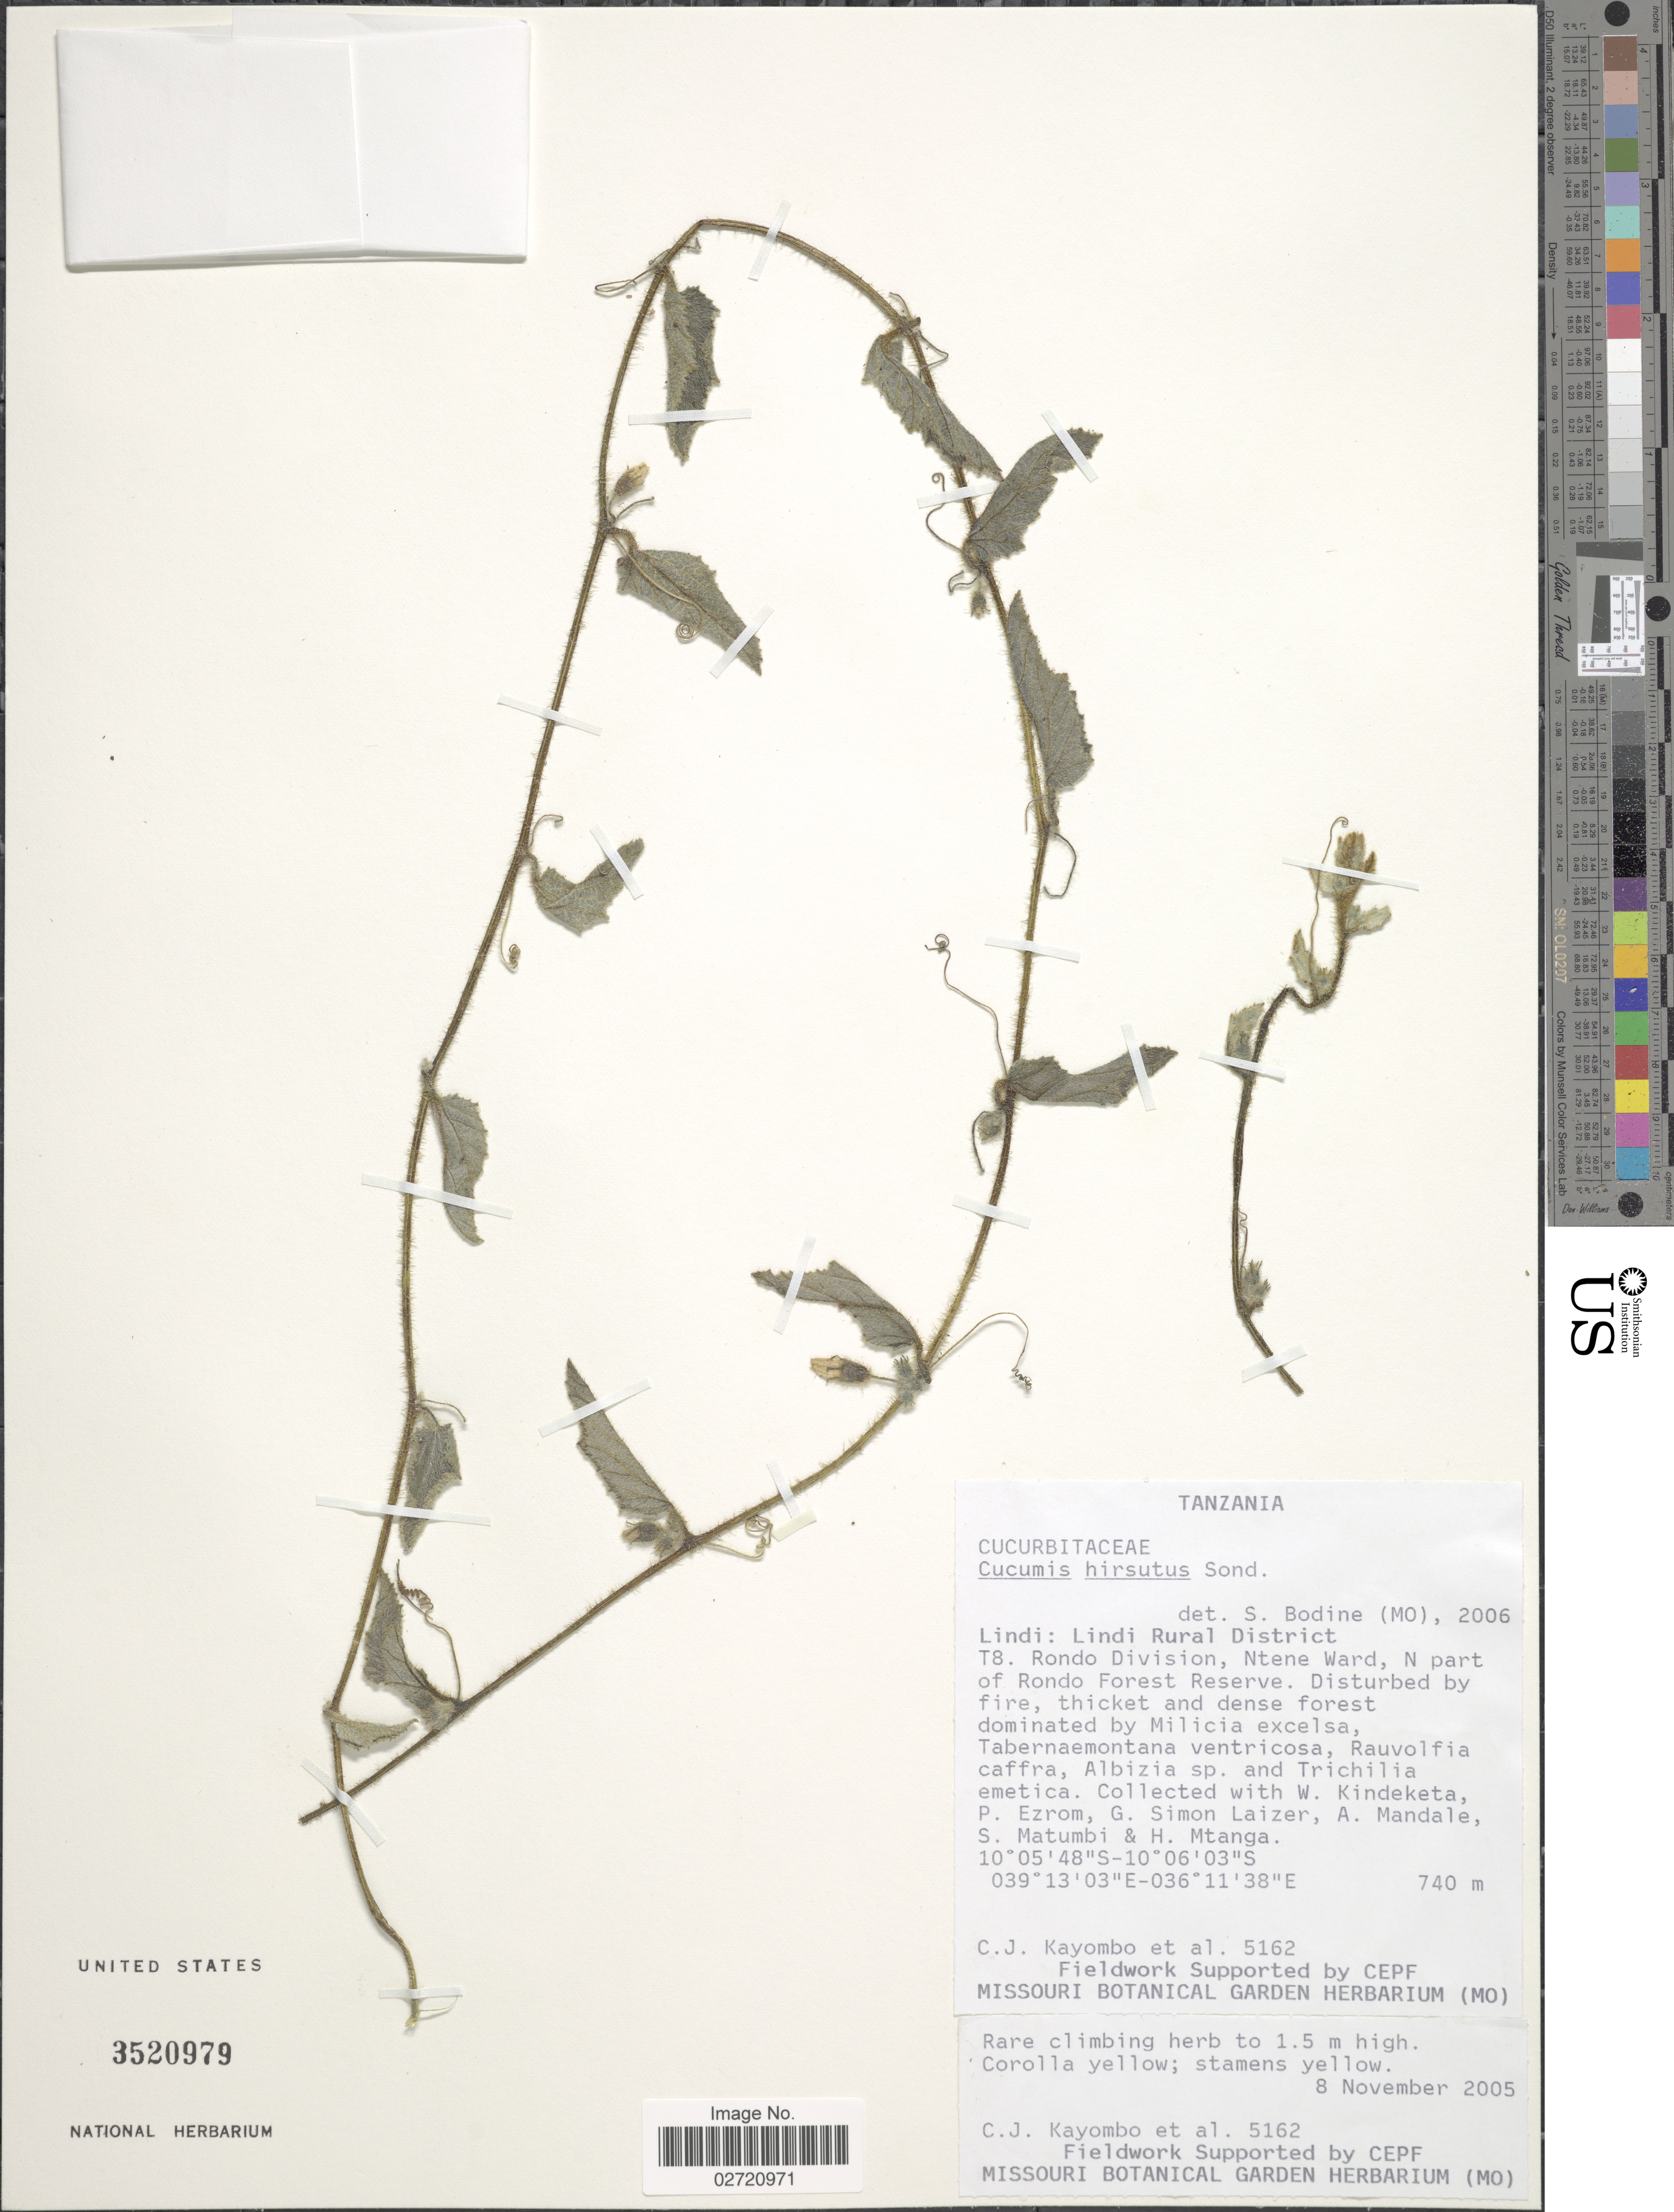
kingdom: Plantae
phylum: Tracheophyta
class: Magnoliopsida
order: Cucurbitales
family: Cucurbitaceae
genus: Cucumis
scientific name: Cucumis hirsutus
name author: Sond.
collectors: C. Kayombo & et al.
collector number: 5162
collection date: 2005-11-08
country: Tanzania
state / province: Lindi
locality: Lindi Rural District. T8. Rondo Division, Ntene Ward, N part of Rondo Forest Reserve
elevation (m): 740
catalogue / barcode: US 3520979